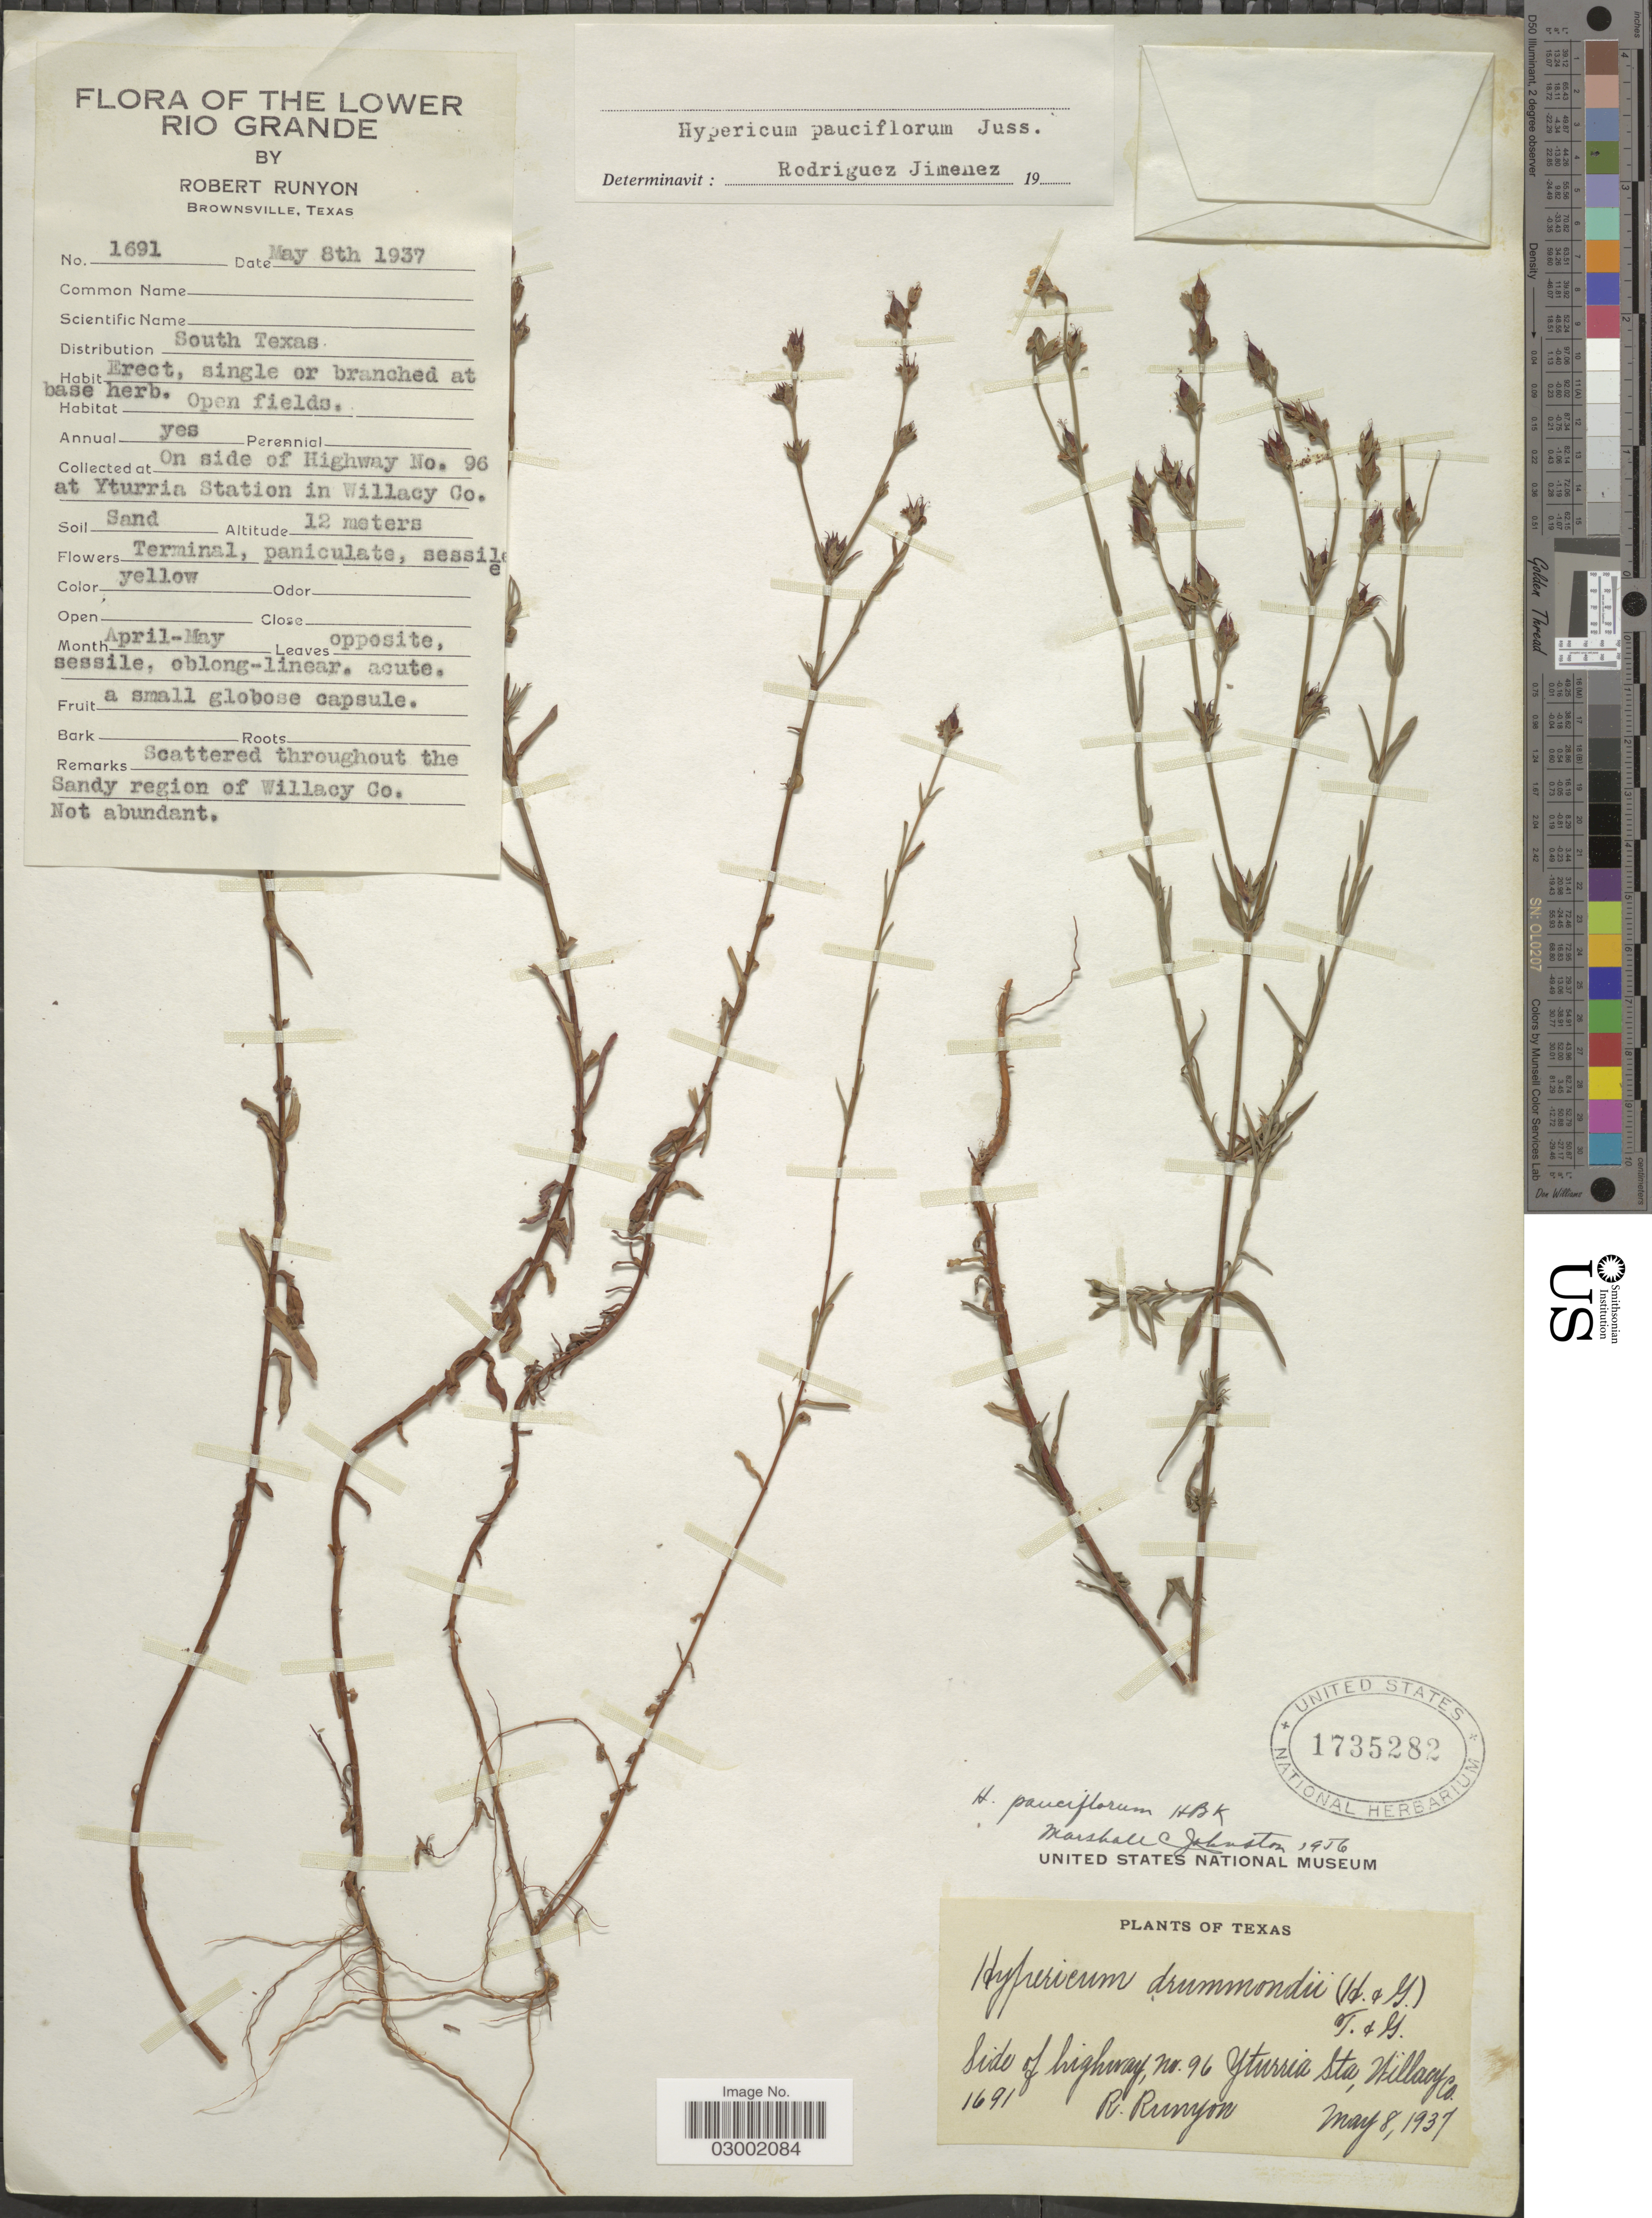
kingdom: Plantae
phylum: Tracheophyta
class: Magnoliopsida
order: Malpighiales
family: Hypericaceae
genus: Hypericum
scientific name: Hypericum pauciflorum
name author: Kunth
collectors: R. Runyon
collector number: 1691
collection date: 1937-05-08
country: United States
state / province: Texas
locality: Lower Rio Grande. South Texas. On side of Highway No. 96 at Yturria Station in Willacy Co.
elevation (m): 12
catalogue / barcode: US 1735282